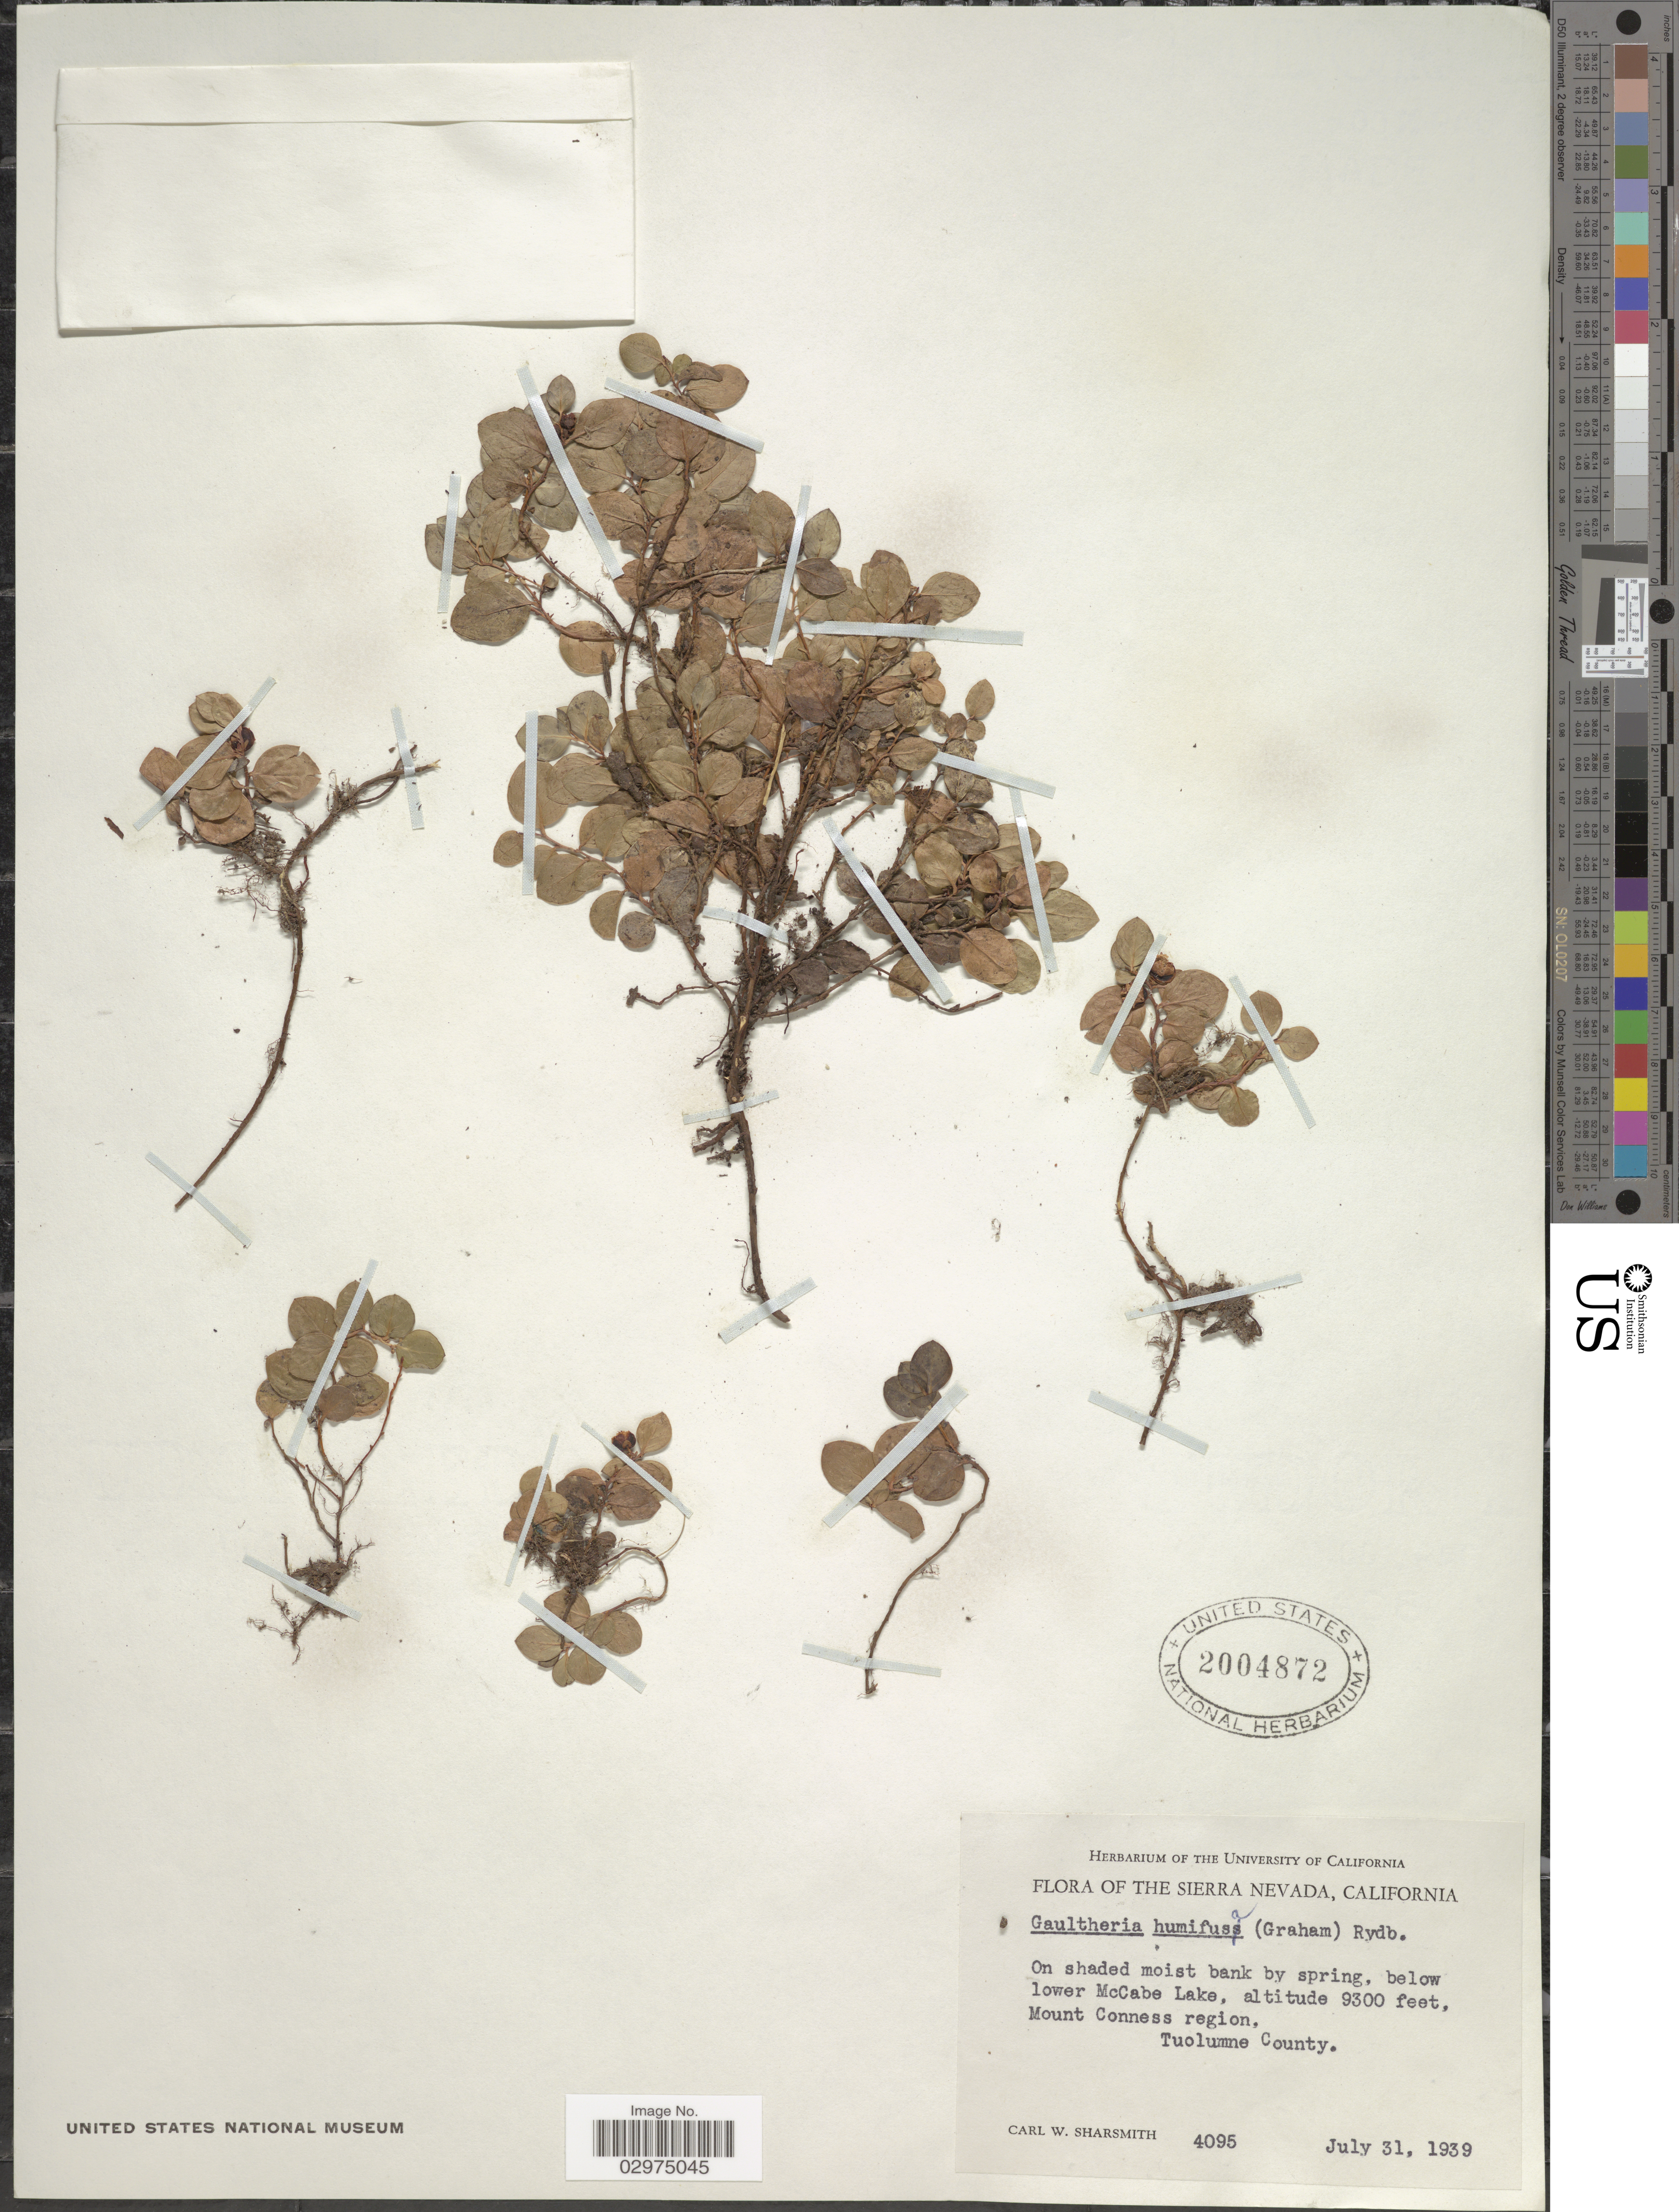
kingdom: Plantae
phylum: Tracheophyta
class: Magnoliopsida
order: Ericales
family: Ericaceae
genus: Gaultheria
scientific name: Gaultheria humifusa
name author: (Graham) Rydb.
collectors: C. Sharsmith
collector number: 4095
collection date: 1939-07-31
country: United States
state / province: California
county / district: Tuolumne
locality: Sierra Nevada. On shaded moist bank by spring, below lower McCabe Lake, Mount Conness region, Tuolumne County.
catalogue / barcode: US 2004872